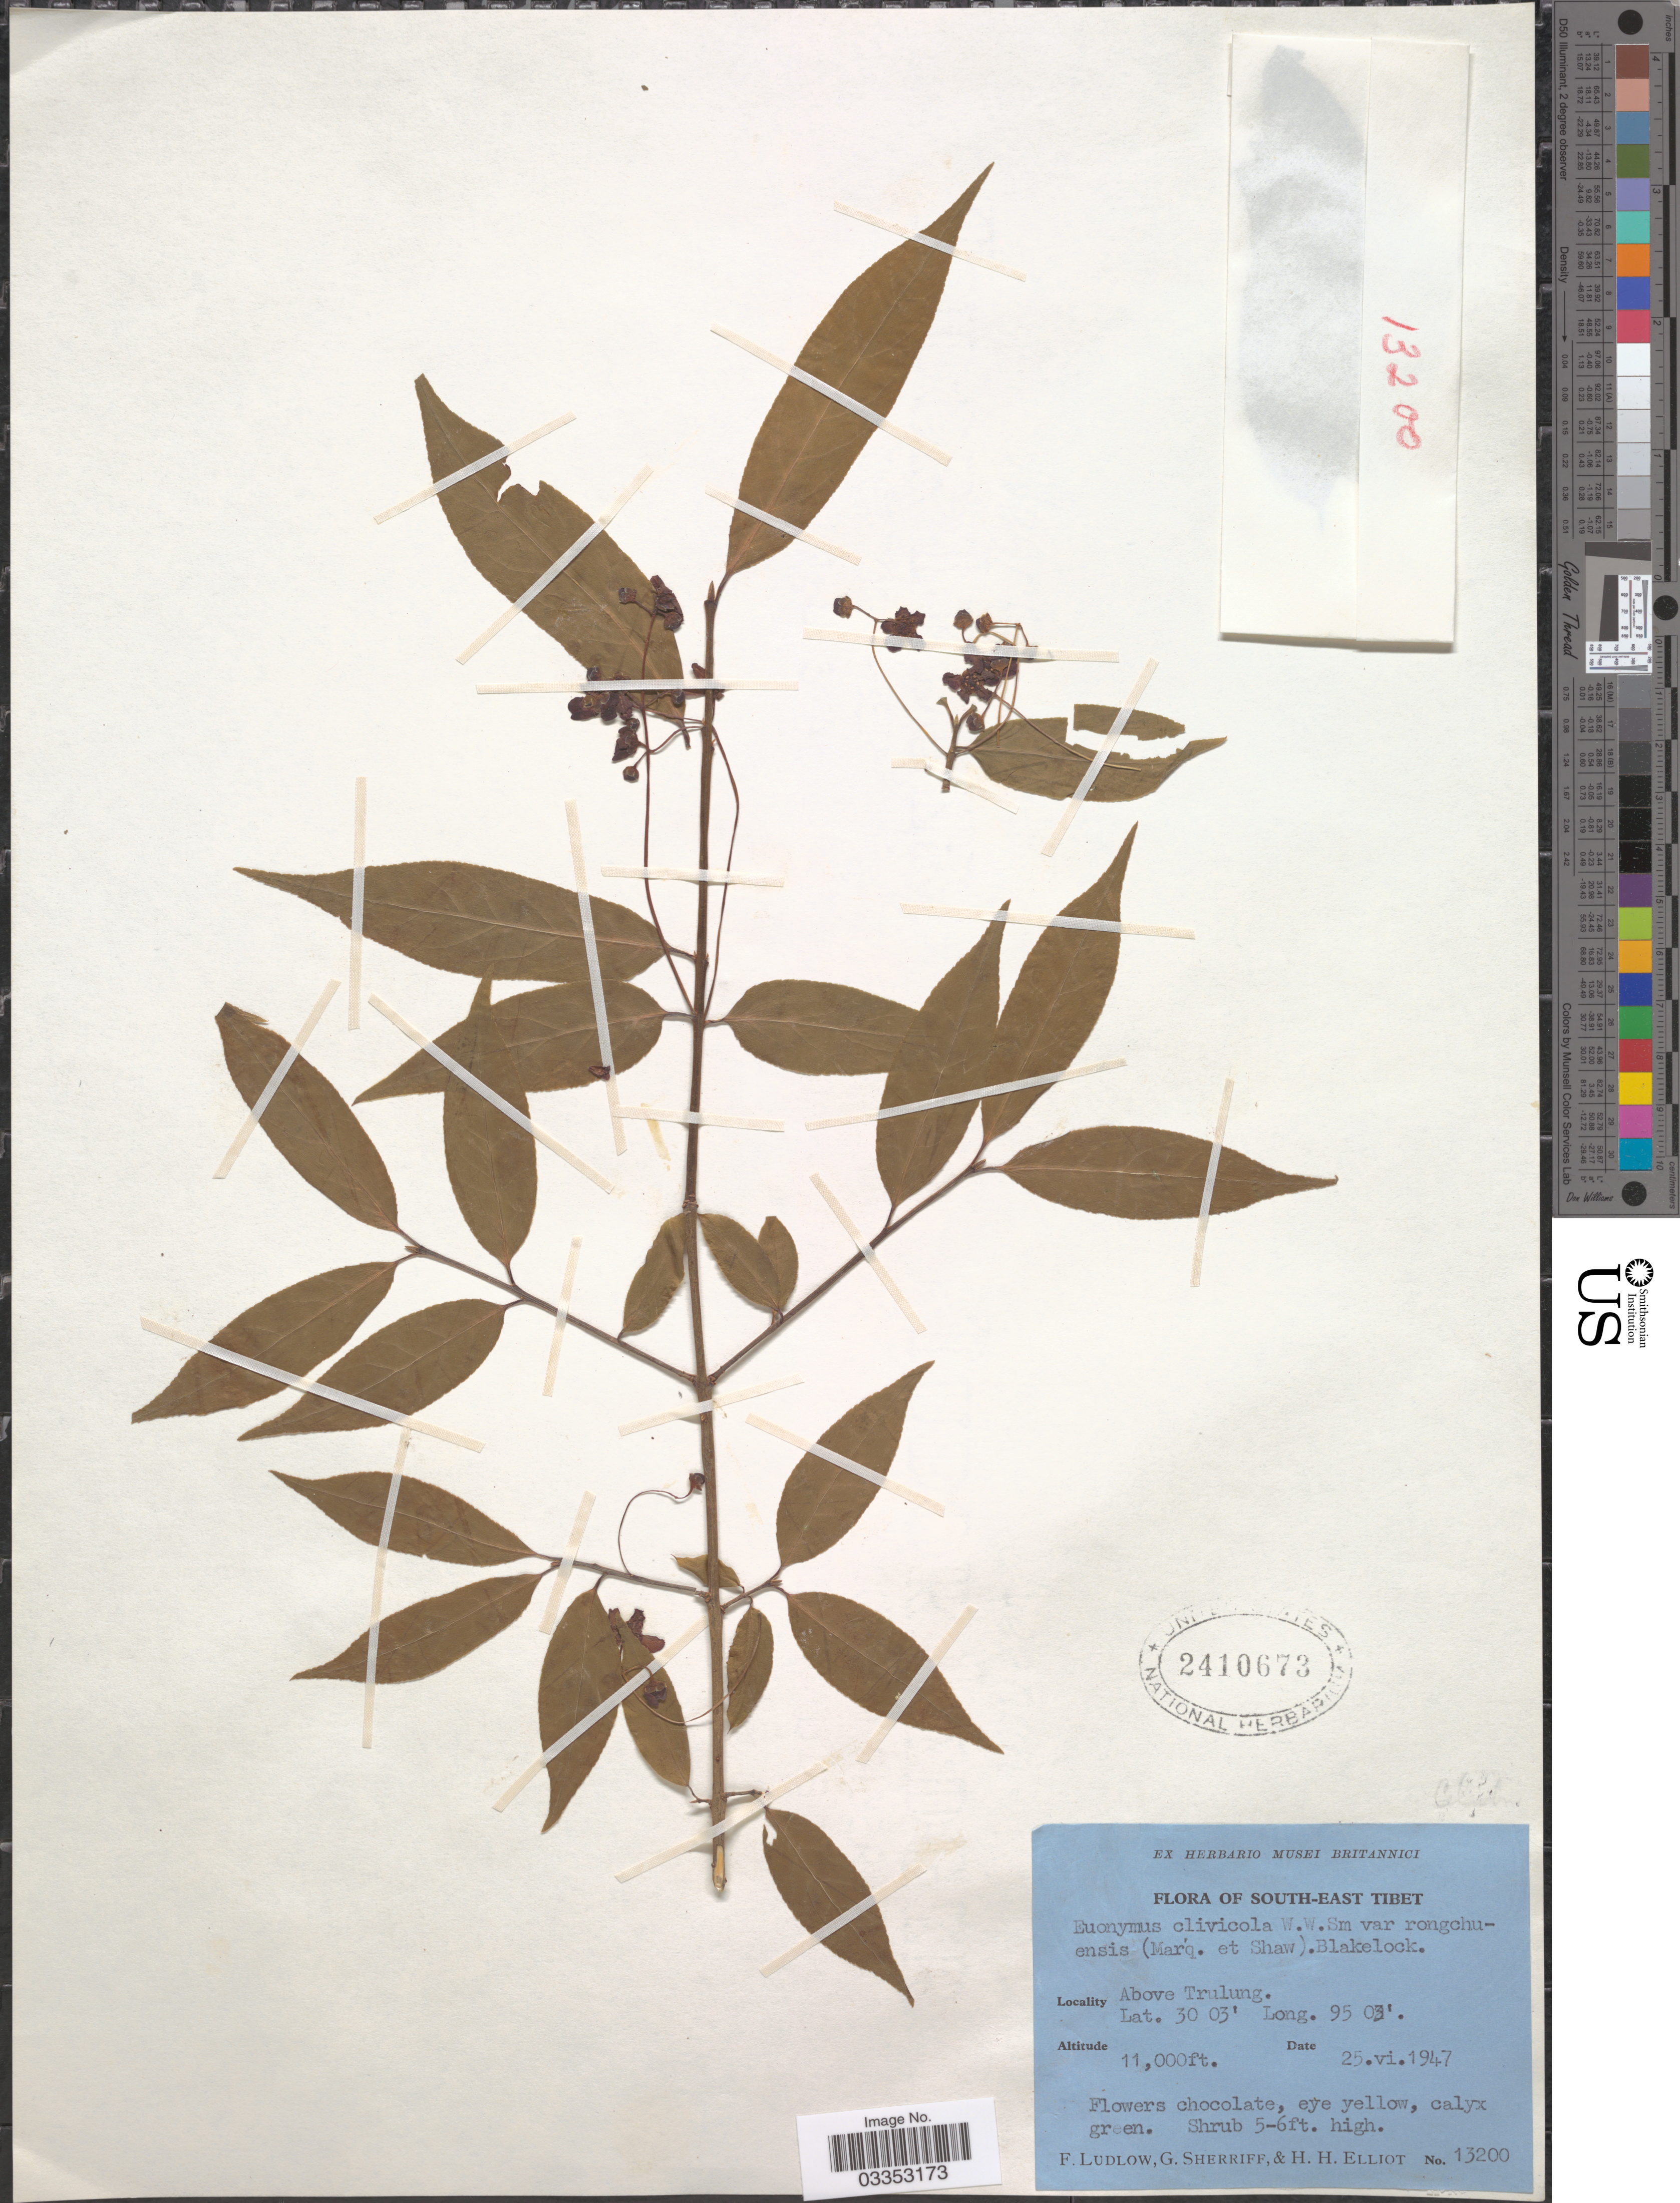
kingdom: Plantae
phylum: Tracheophyta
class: Magnoliopsida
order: Celastrales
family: Celastraceae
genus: Euonymus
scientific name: Euonymus clivicola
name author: W.W. Sm.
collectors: F. Ludlow, G. Sherriff & H. H. Elliot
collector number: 13200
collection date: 1947-06-25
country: China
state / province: Xizang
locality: South-East Tibet. Above Trulung.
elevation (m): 3353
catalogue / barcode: US 2410673